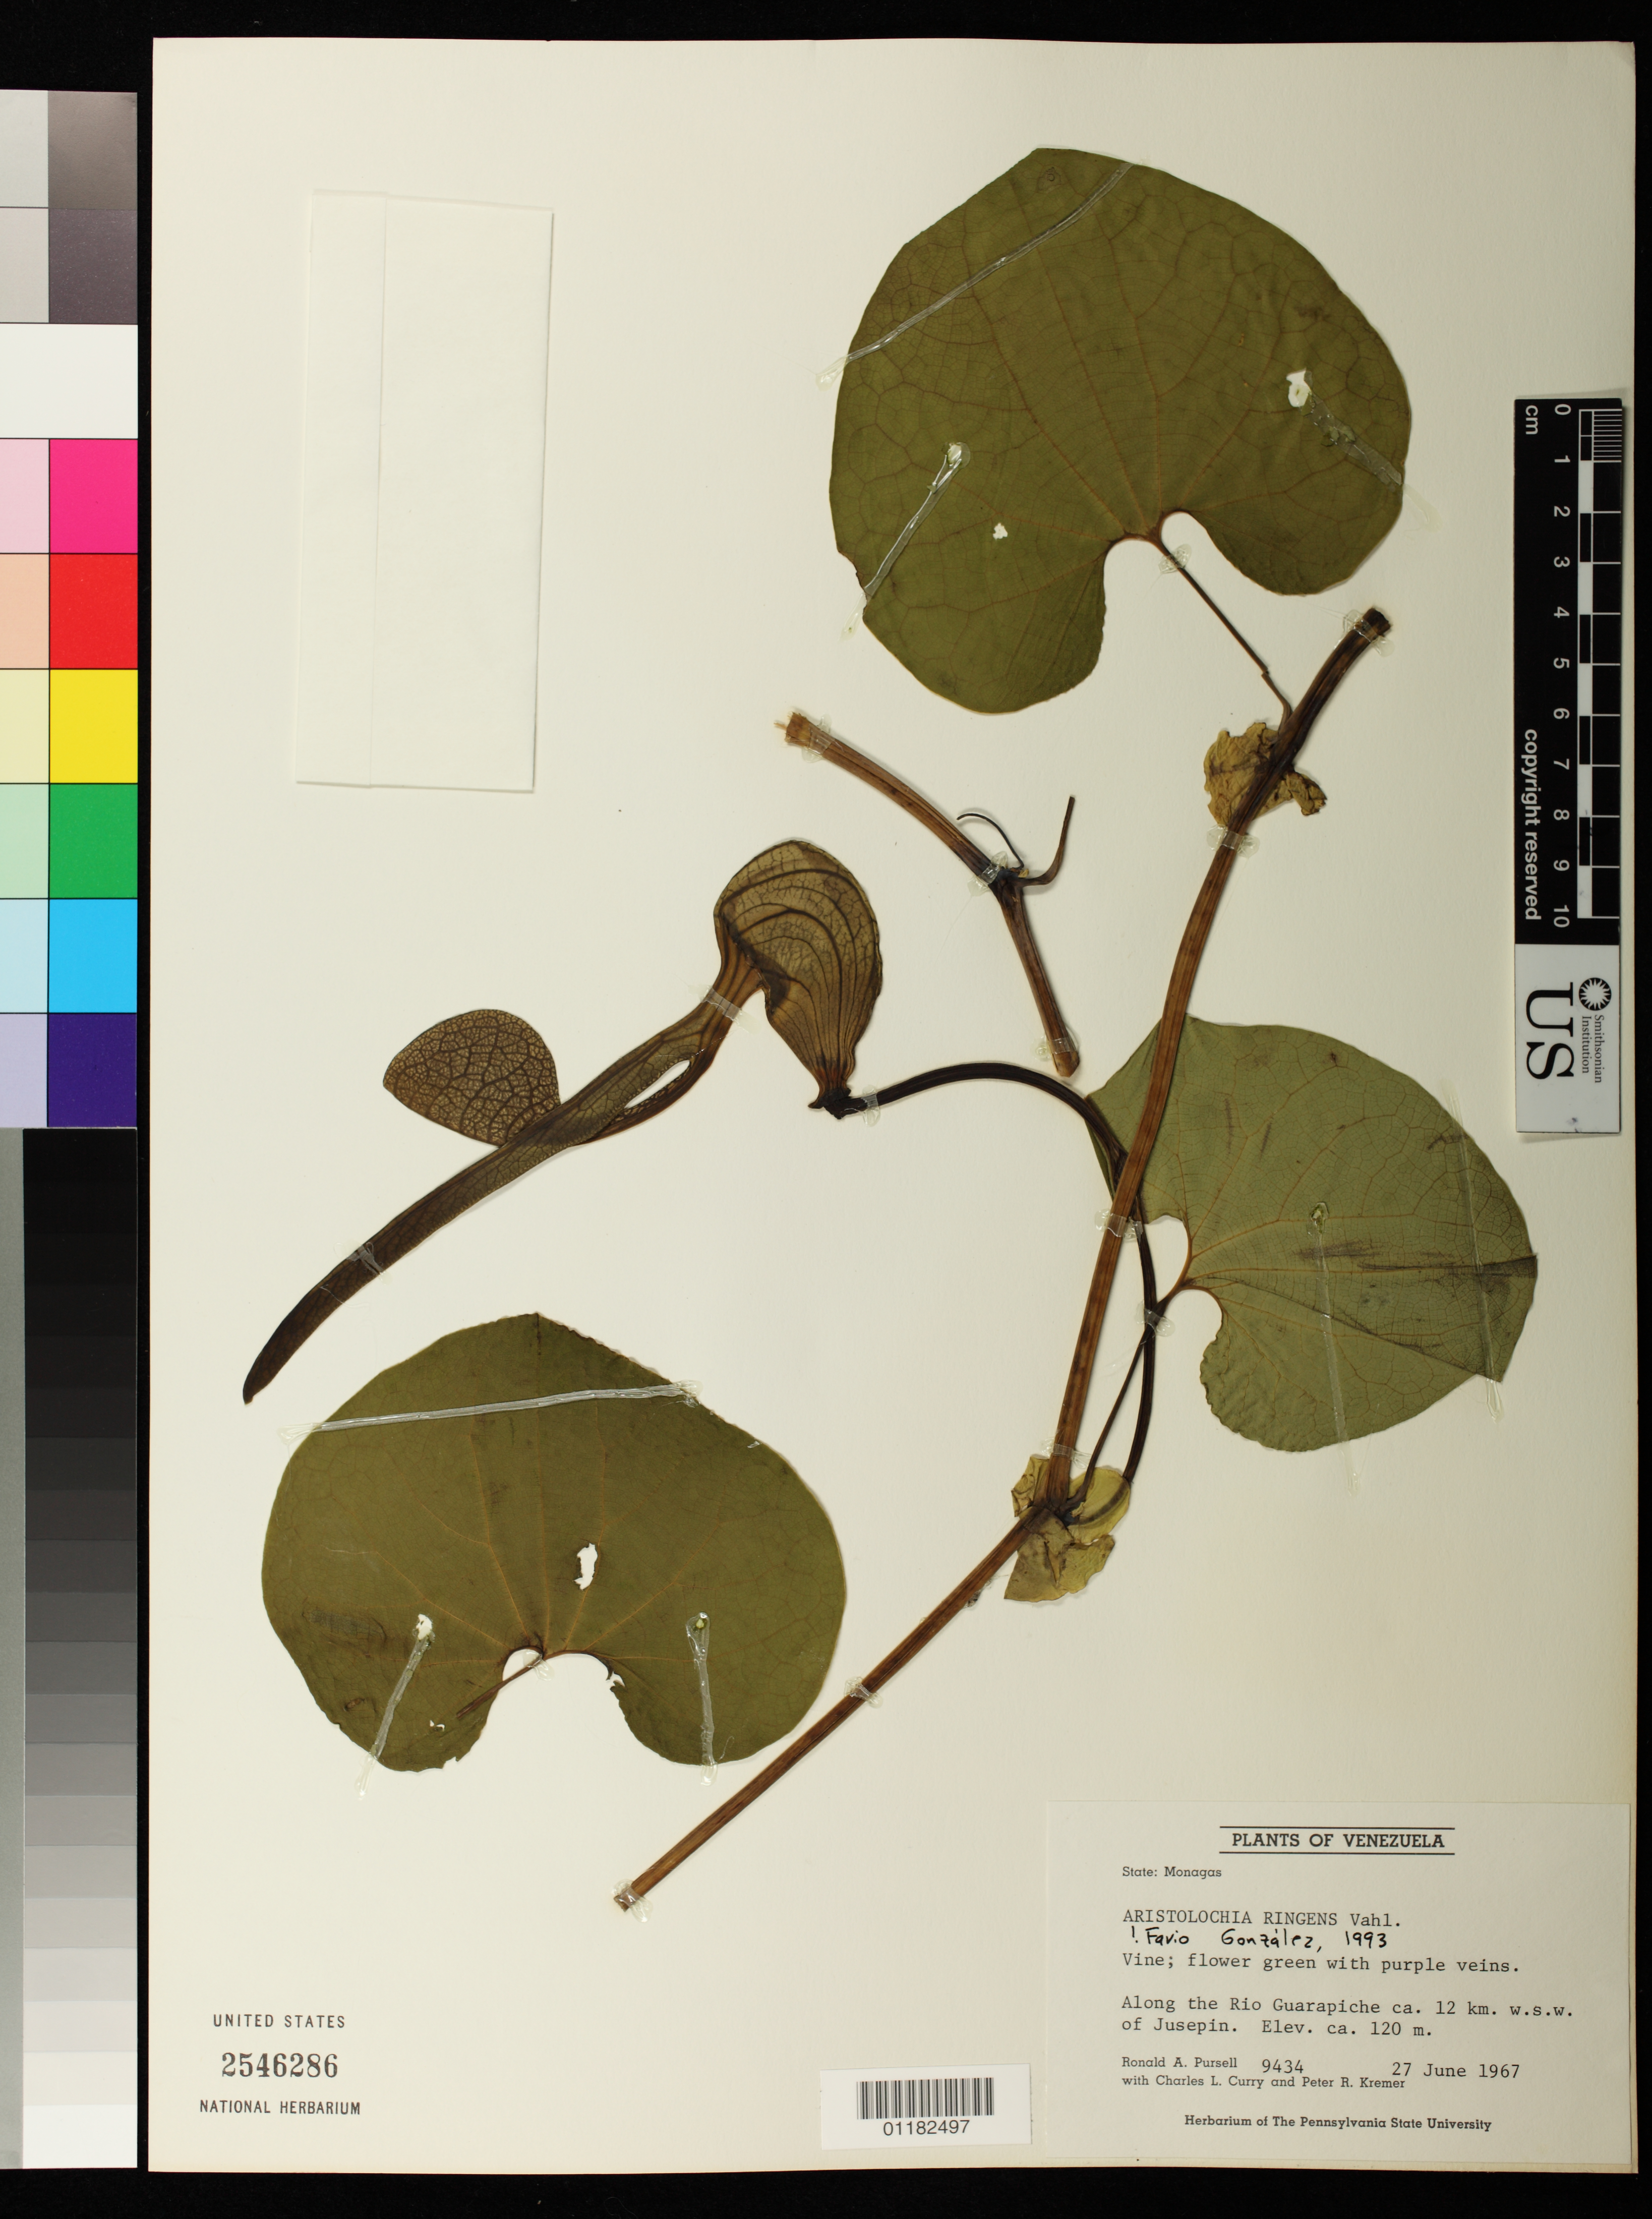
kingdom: Plantae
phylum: Tracheophyta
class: Magnoliopsida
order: Piperales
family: Aristolochiaceae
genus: Aristolochia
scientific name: Aristolochia ringens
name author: Vahl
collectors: R. A. Pursell, C. L. Curry & P. R. Kremer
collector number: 9434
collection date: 1967-06-27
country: Venezuela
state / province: Monagas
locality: Along the Rio Guarapiche, ca. 12 km. WSW of Jusepin.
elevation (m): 120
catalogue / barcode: US 2546286